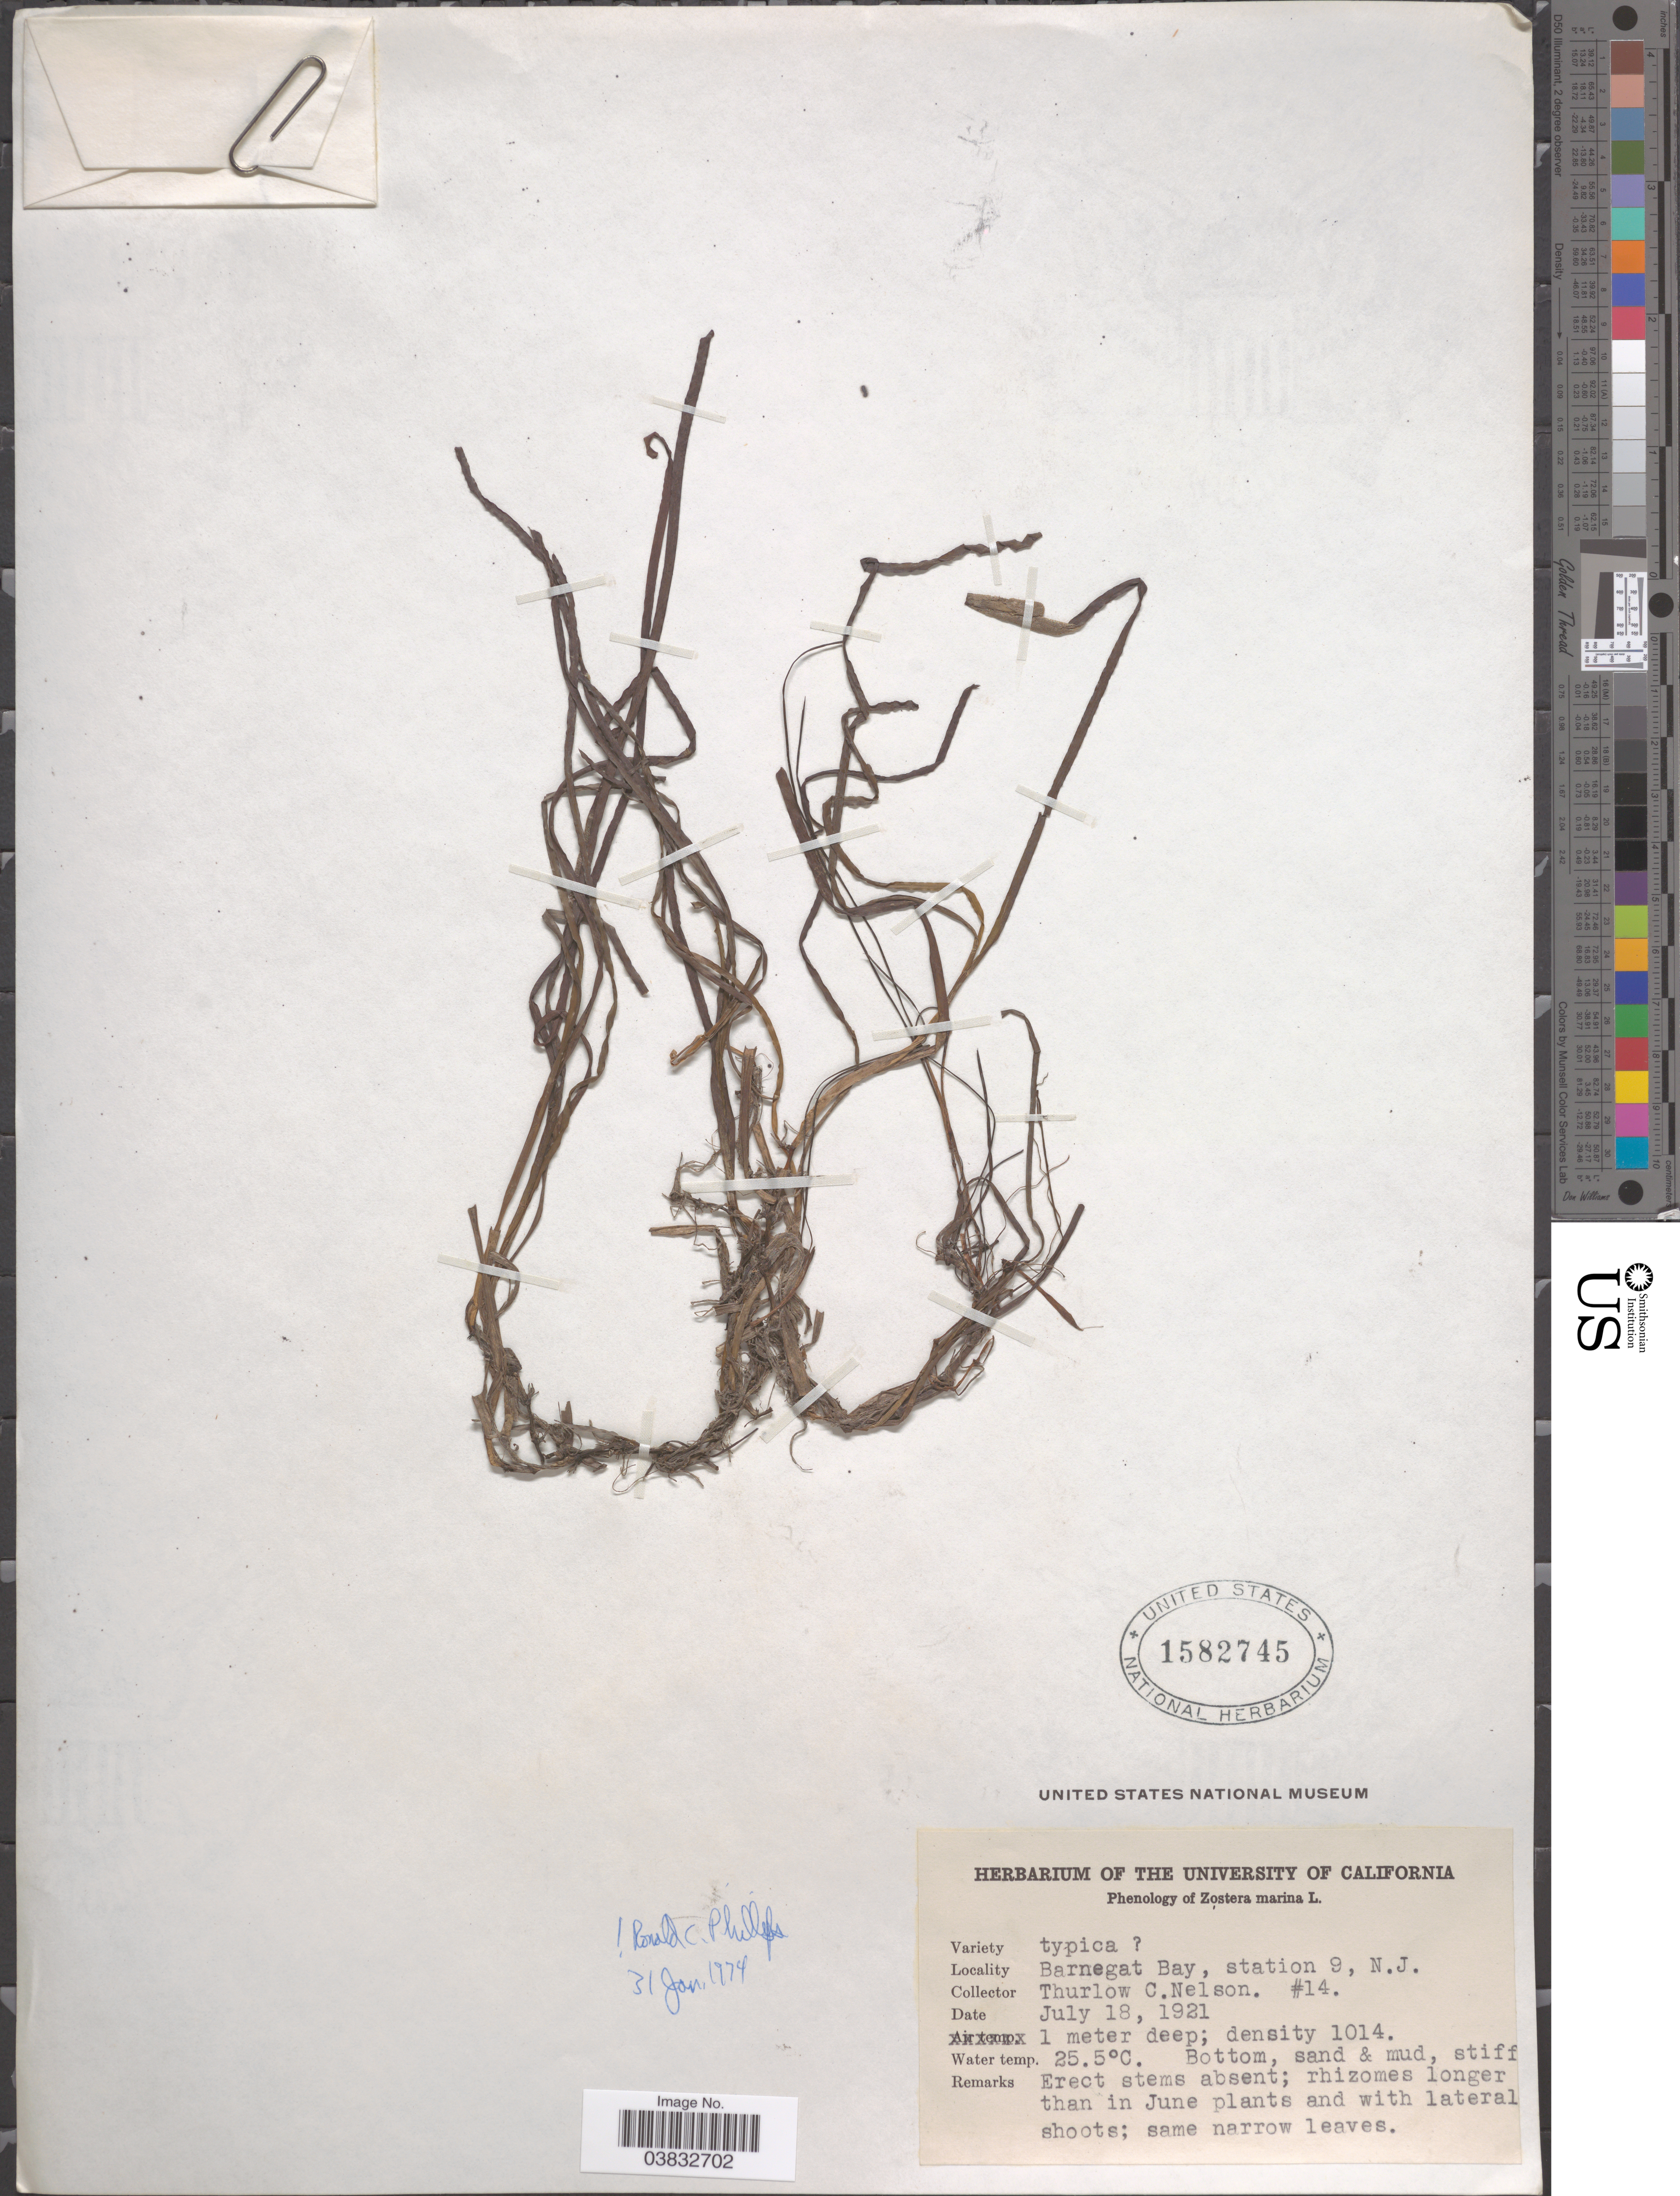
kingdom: Plantae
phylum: Tracheophyta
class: Liliopsida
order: Alismatales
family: Zosteraceae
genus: Zostera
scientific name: Zostera marina var. marina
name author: L.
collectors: T. C. Nelson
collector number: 14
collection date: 1921-07-18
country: United States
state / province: New Jersey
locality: Barnegat Bay, station 9.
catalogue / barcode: US 1582745